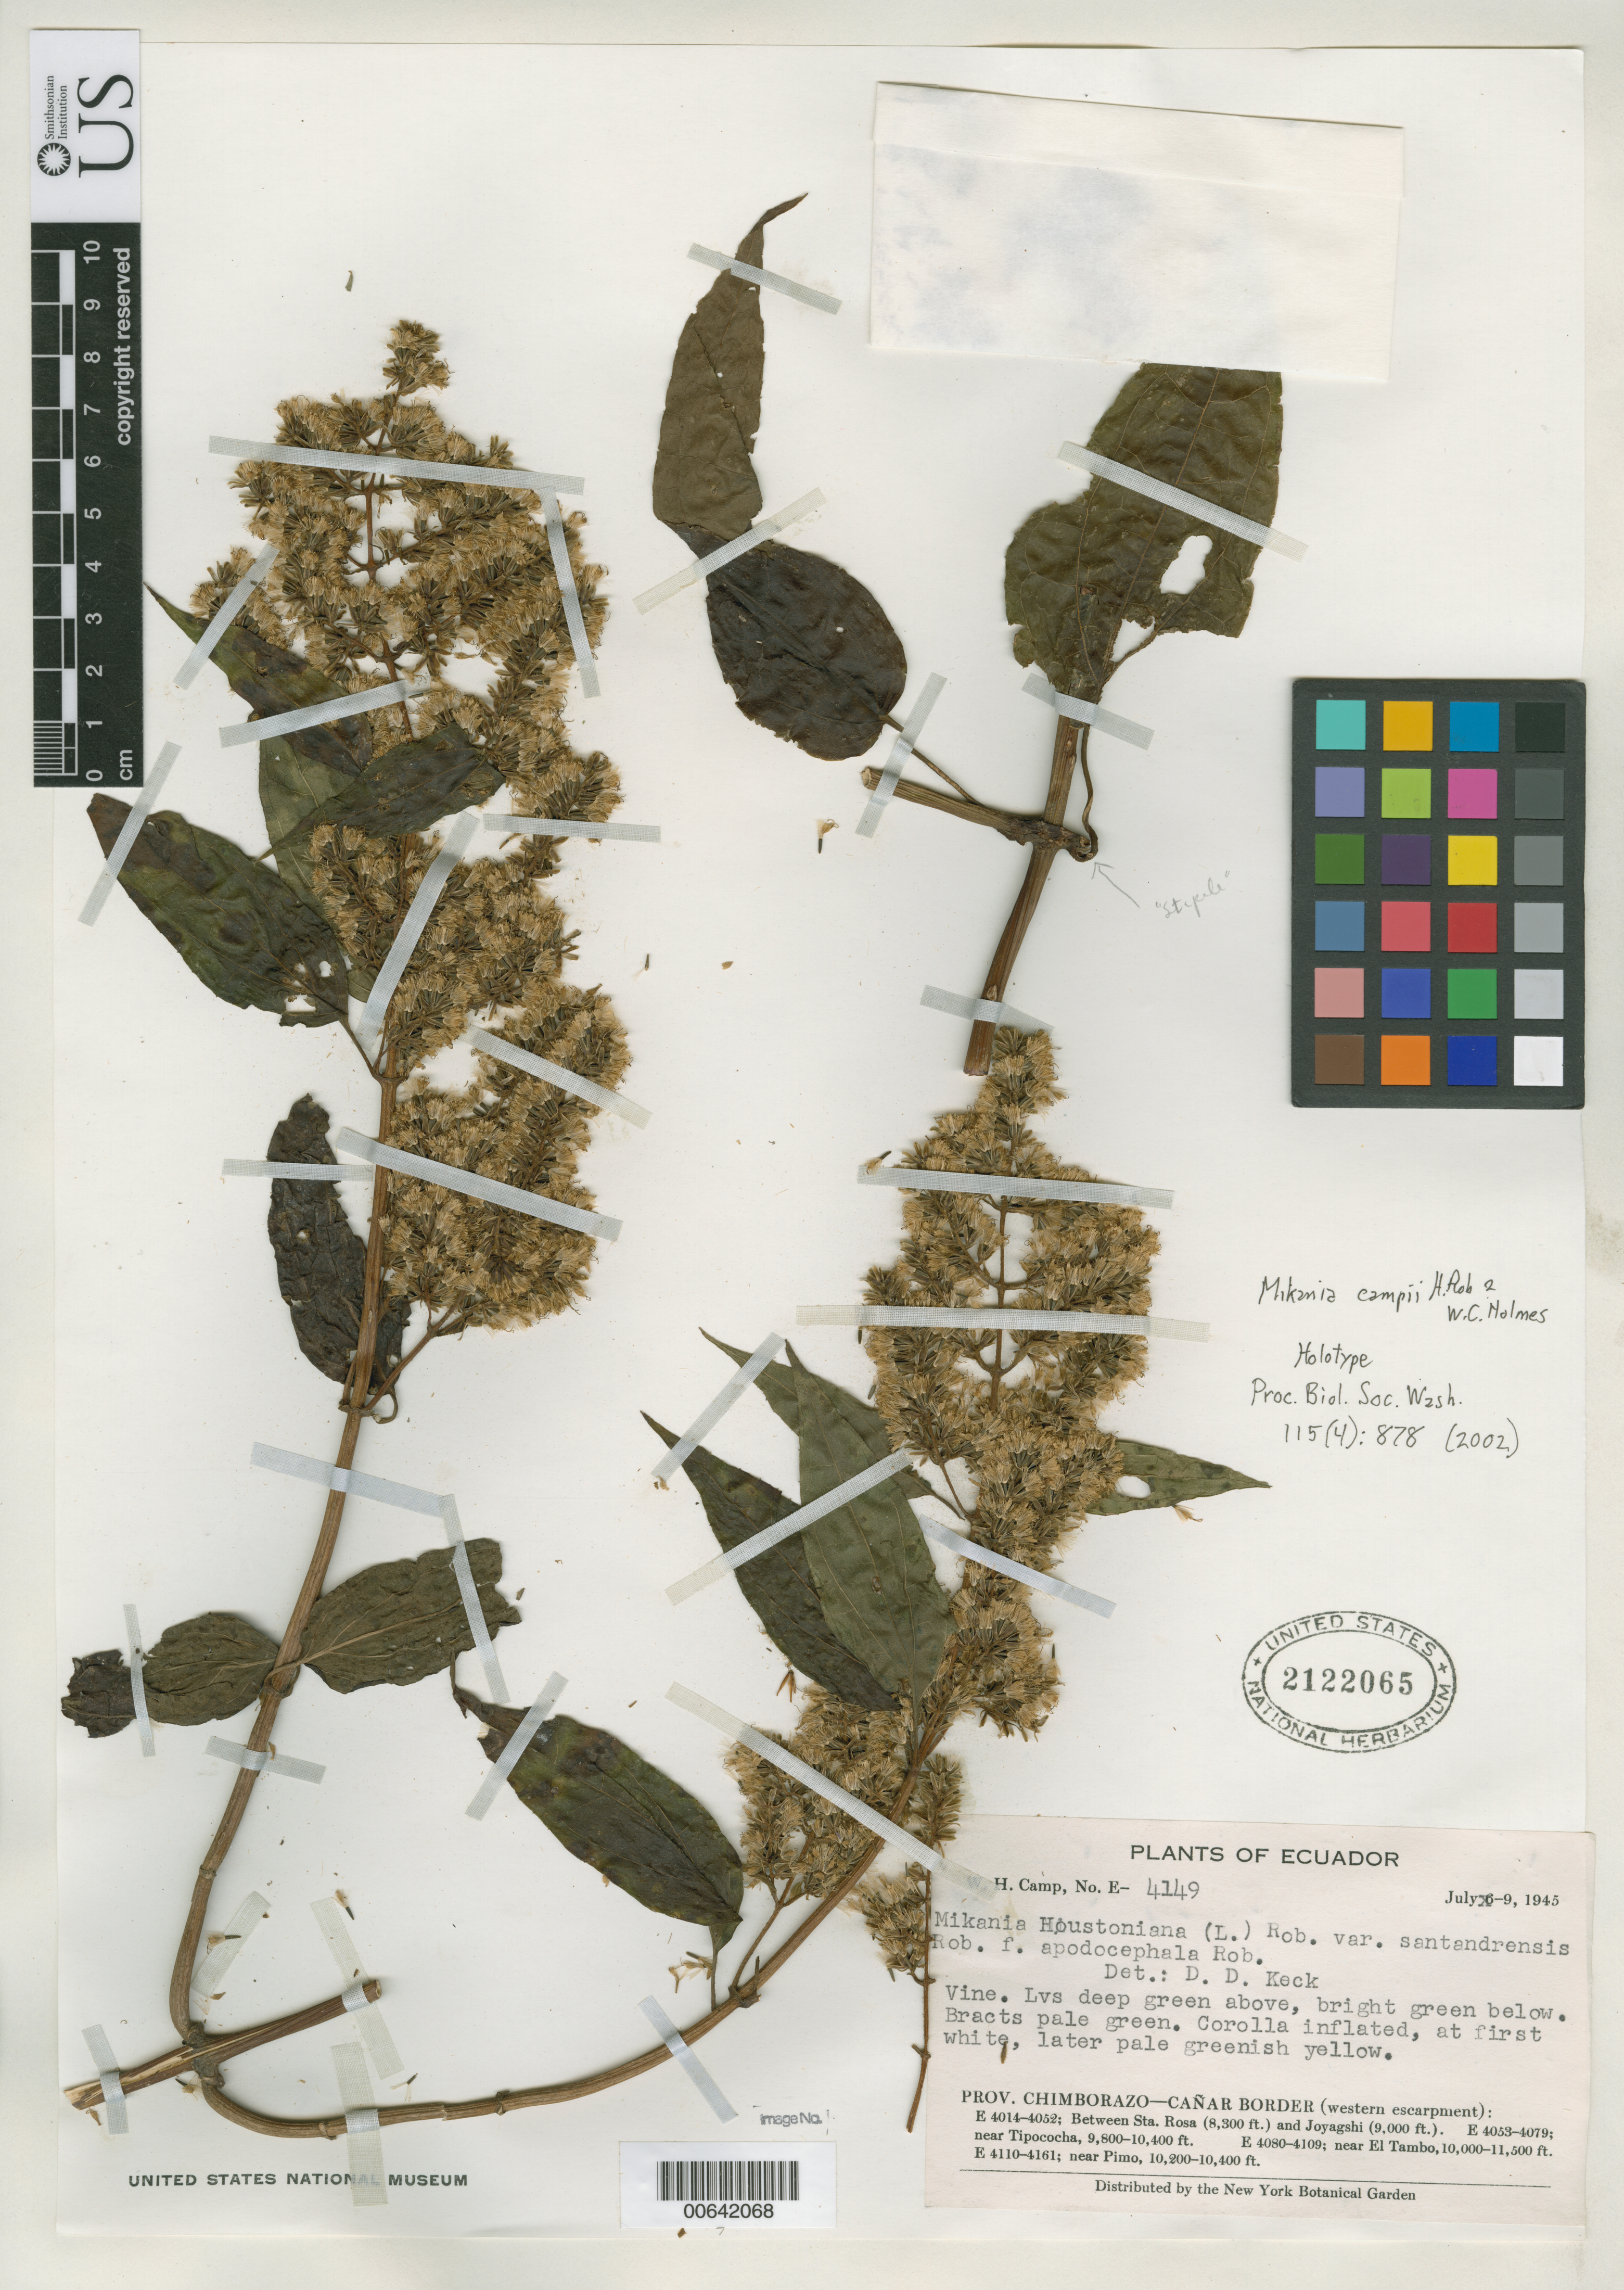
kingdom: Plantae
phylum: Tracheophyta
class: Magnoliopsida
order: Asterales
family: Asteraceae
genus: Mikania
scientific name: Mikania campii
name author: H. Rob. & W.C. Holmes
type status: Holotype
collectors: W. H. Camp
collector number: E-4149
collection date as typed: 09 Jul 1945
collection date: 1945-07-09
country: Ecuador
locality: Chimborazo - Cañar border. Between Santa Rosa and Joyagshi.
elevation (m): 2530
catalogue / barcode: US 2122065